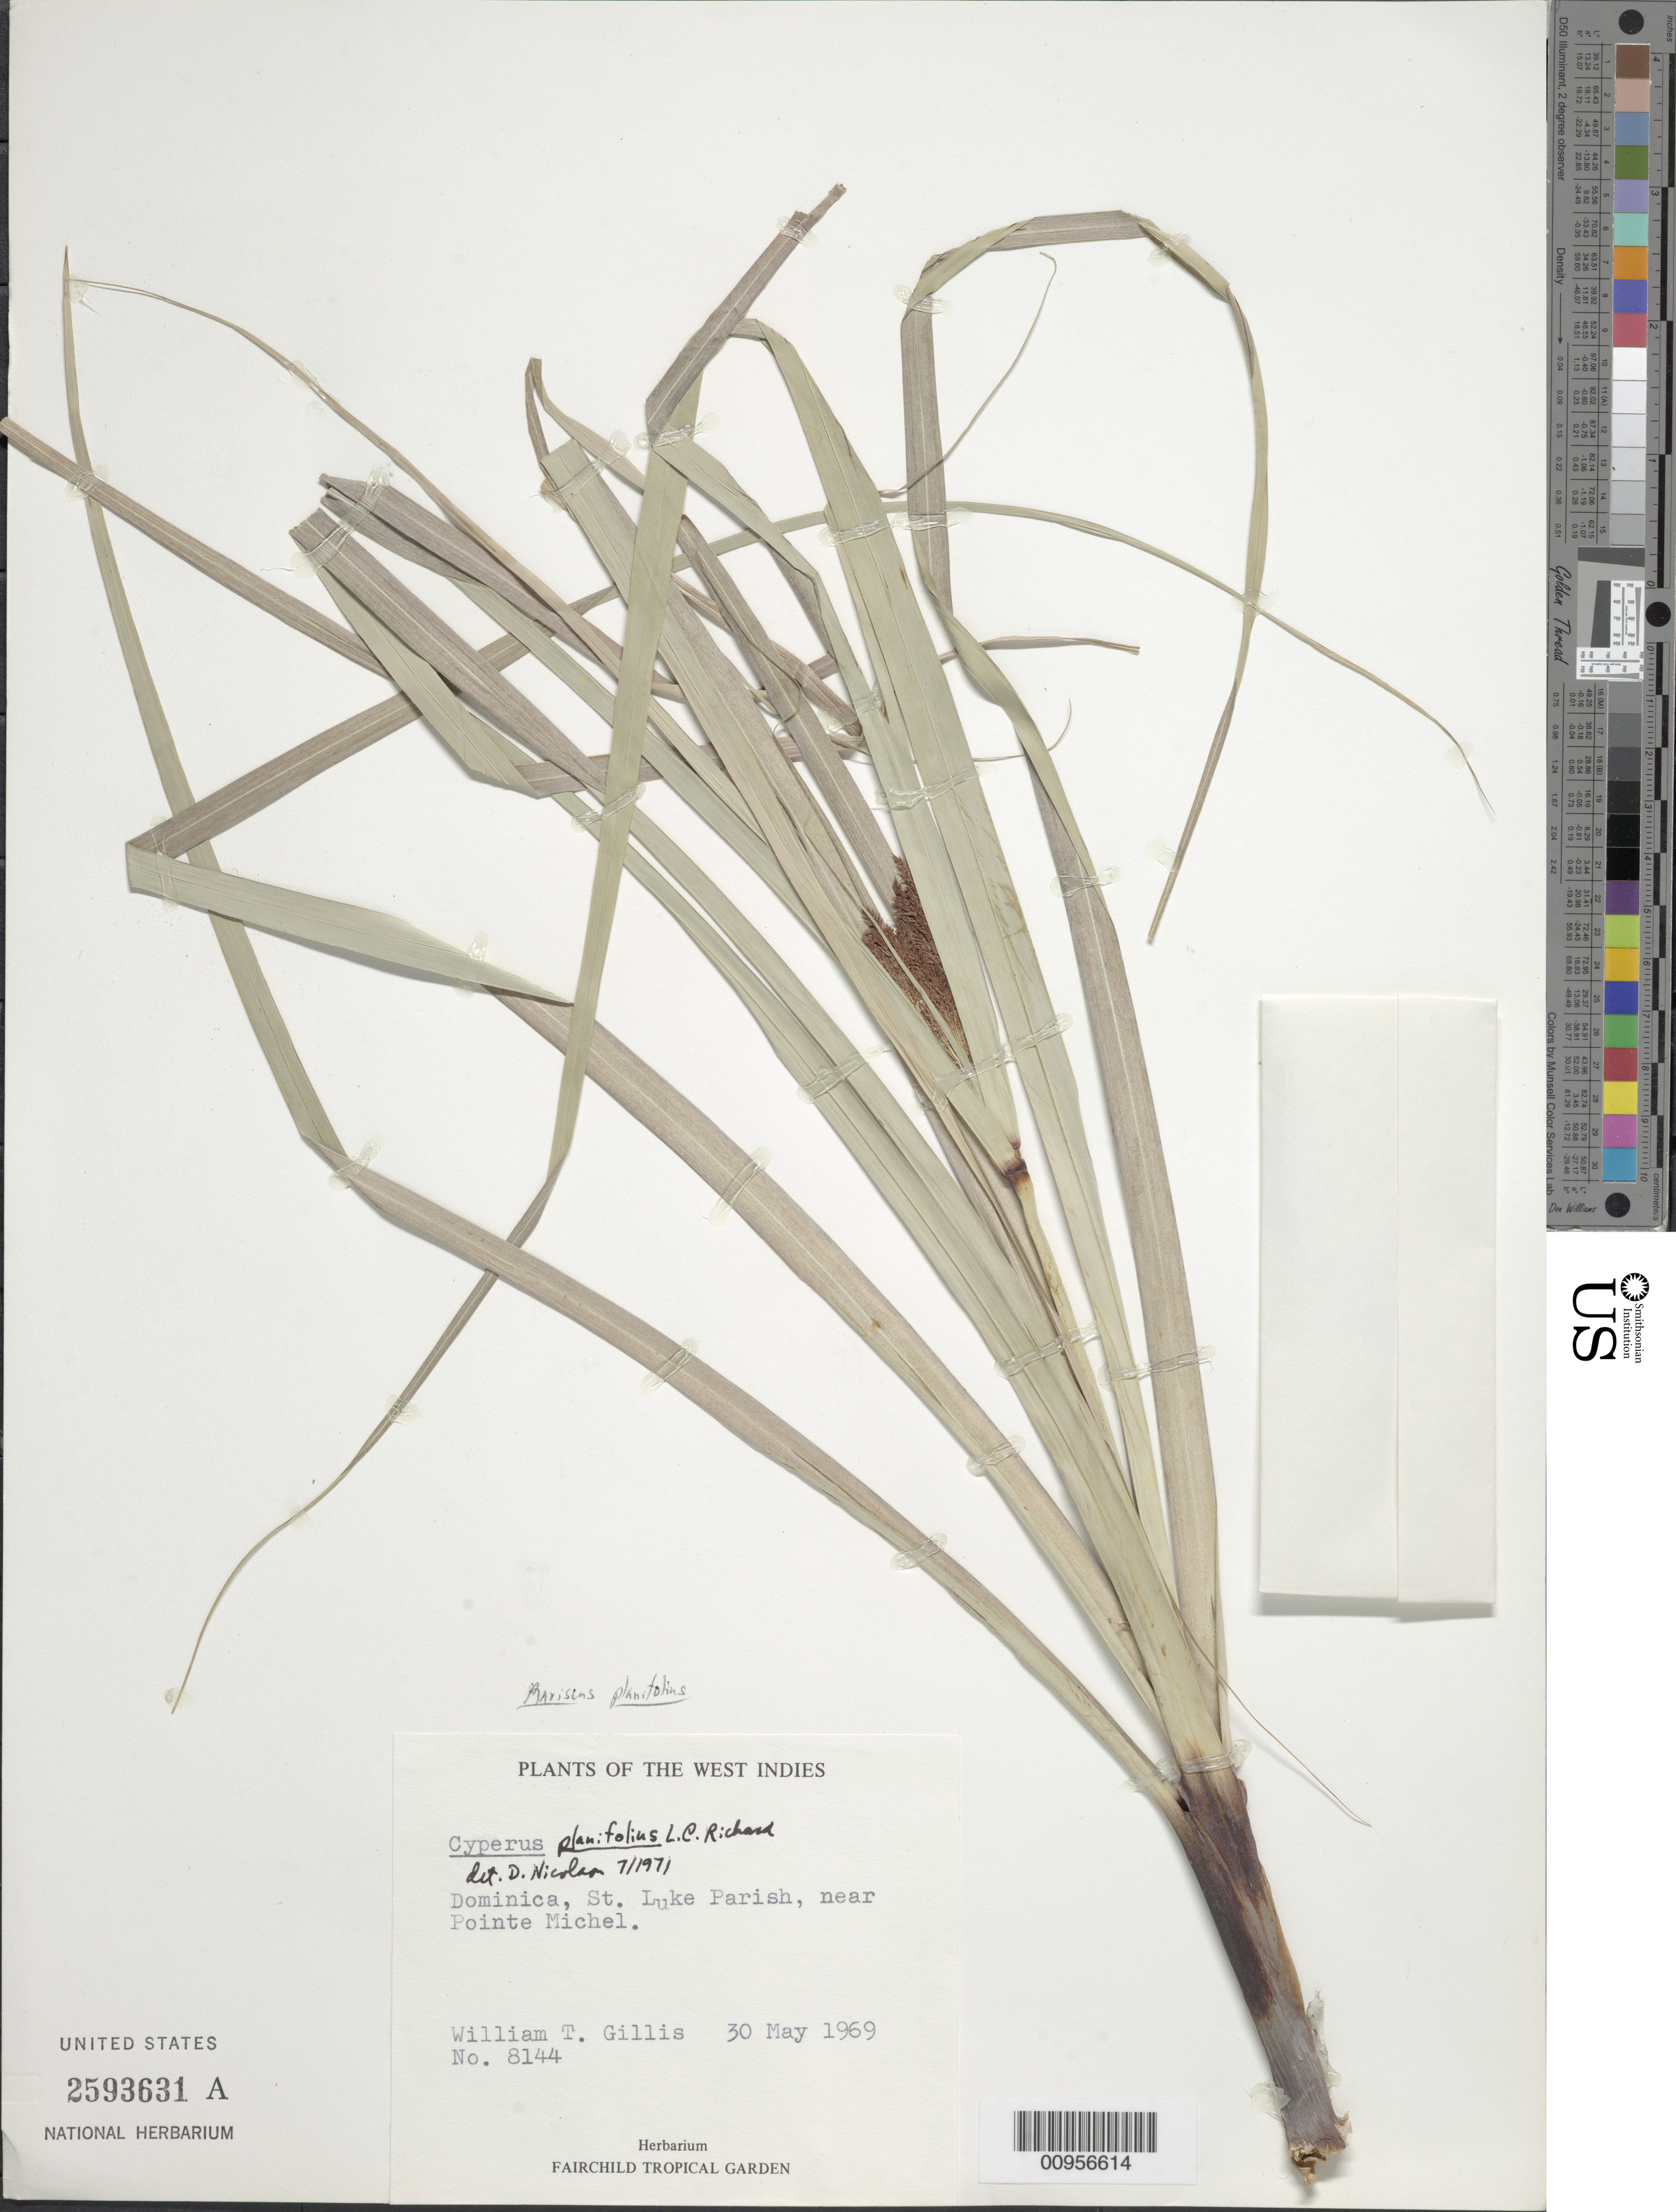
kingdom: Plantae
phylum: Tracheophyta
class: Liliopsida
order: Poales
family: Cyperaceae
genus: Cyperus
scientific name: Cyperus planifolius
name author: Rich.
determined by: Nicolson, Dan H.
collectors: W. T. Gillis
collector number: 8144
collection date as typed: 30 May 1969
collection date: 1969-05-30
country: Dominica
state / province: St. Luke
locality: Near Pointe Michel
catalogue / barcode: US 2593631